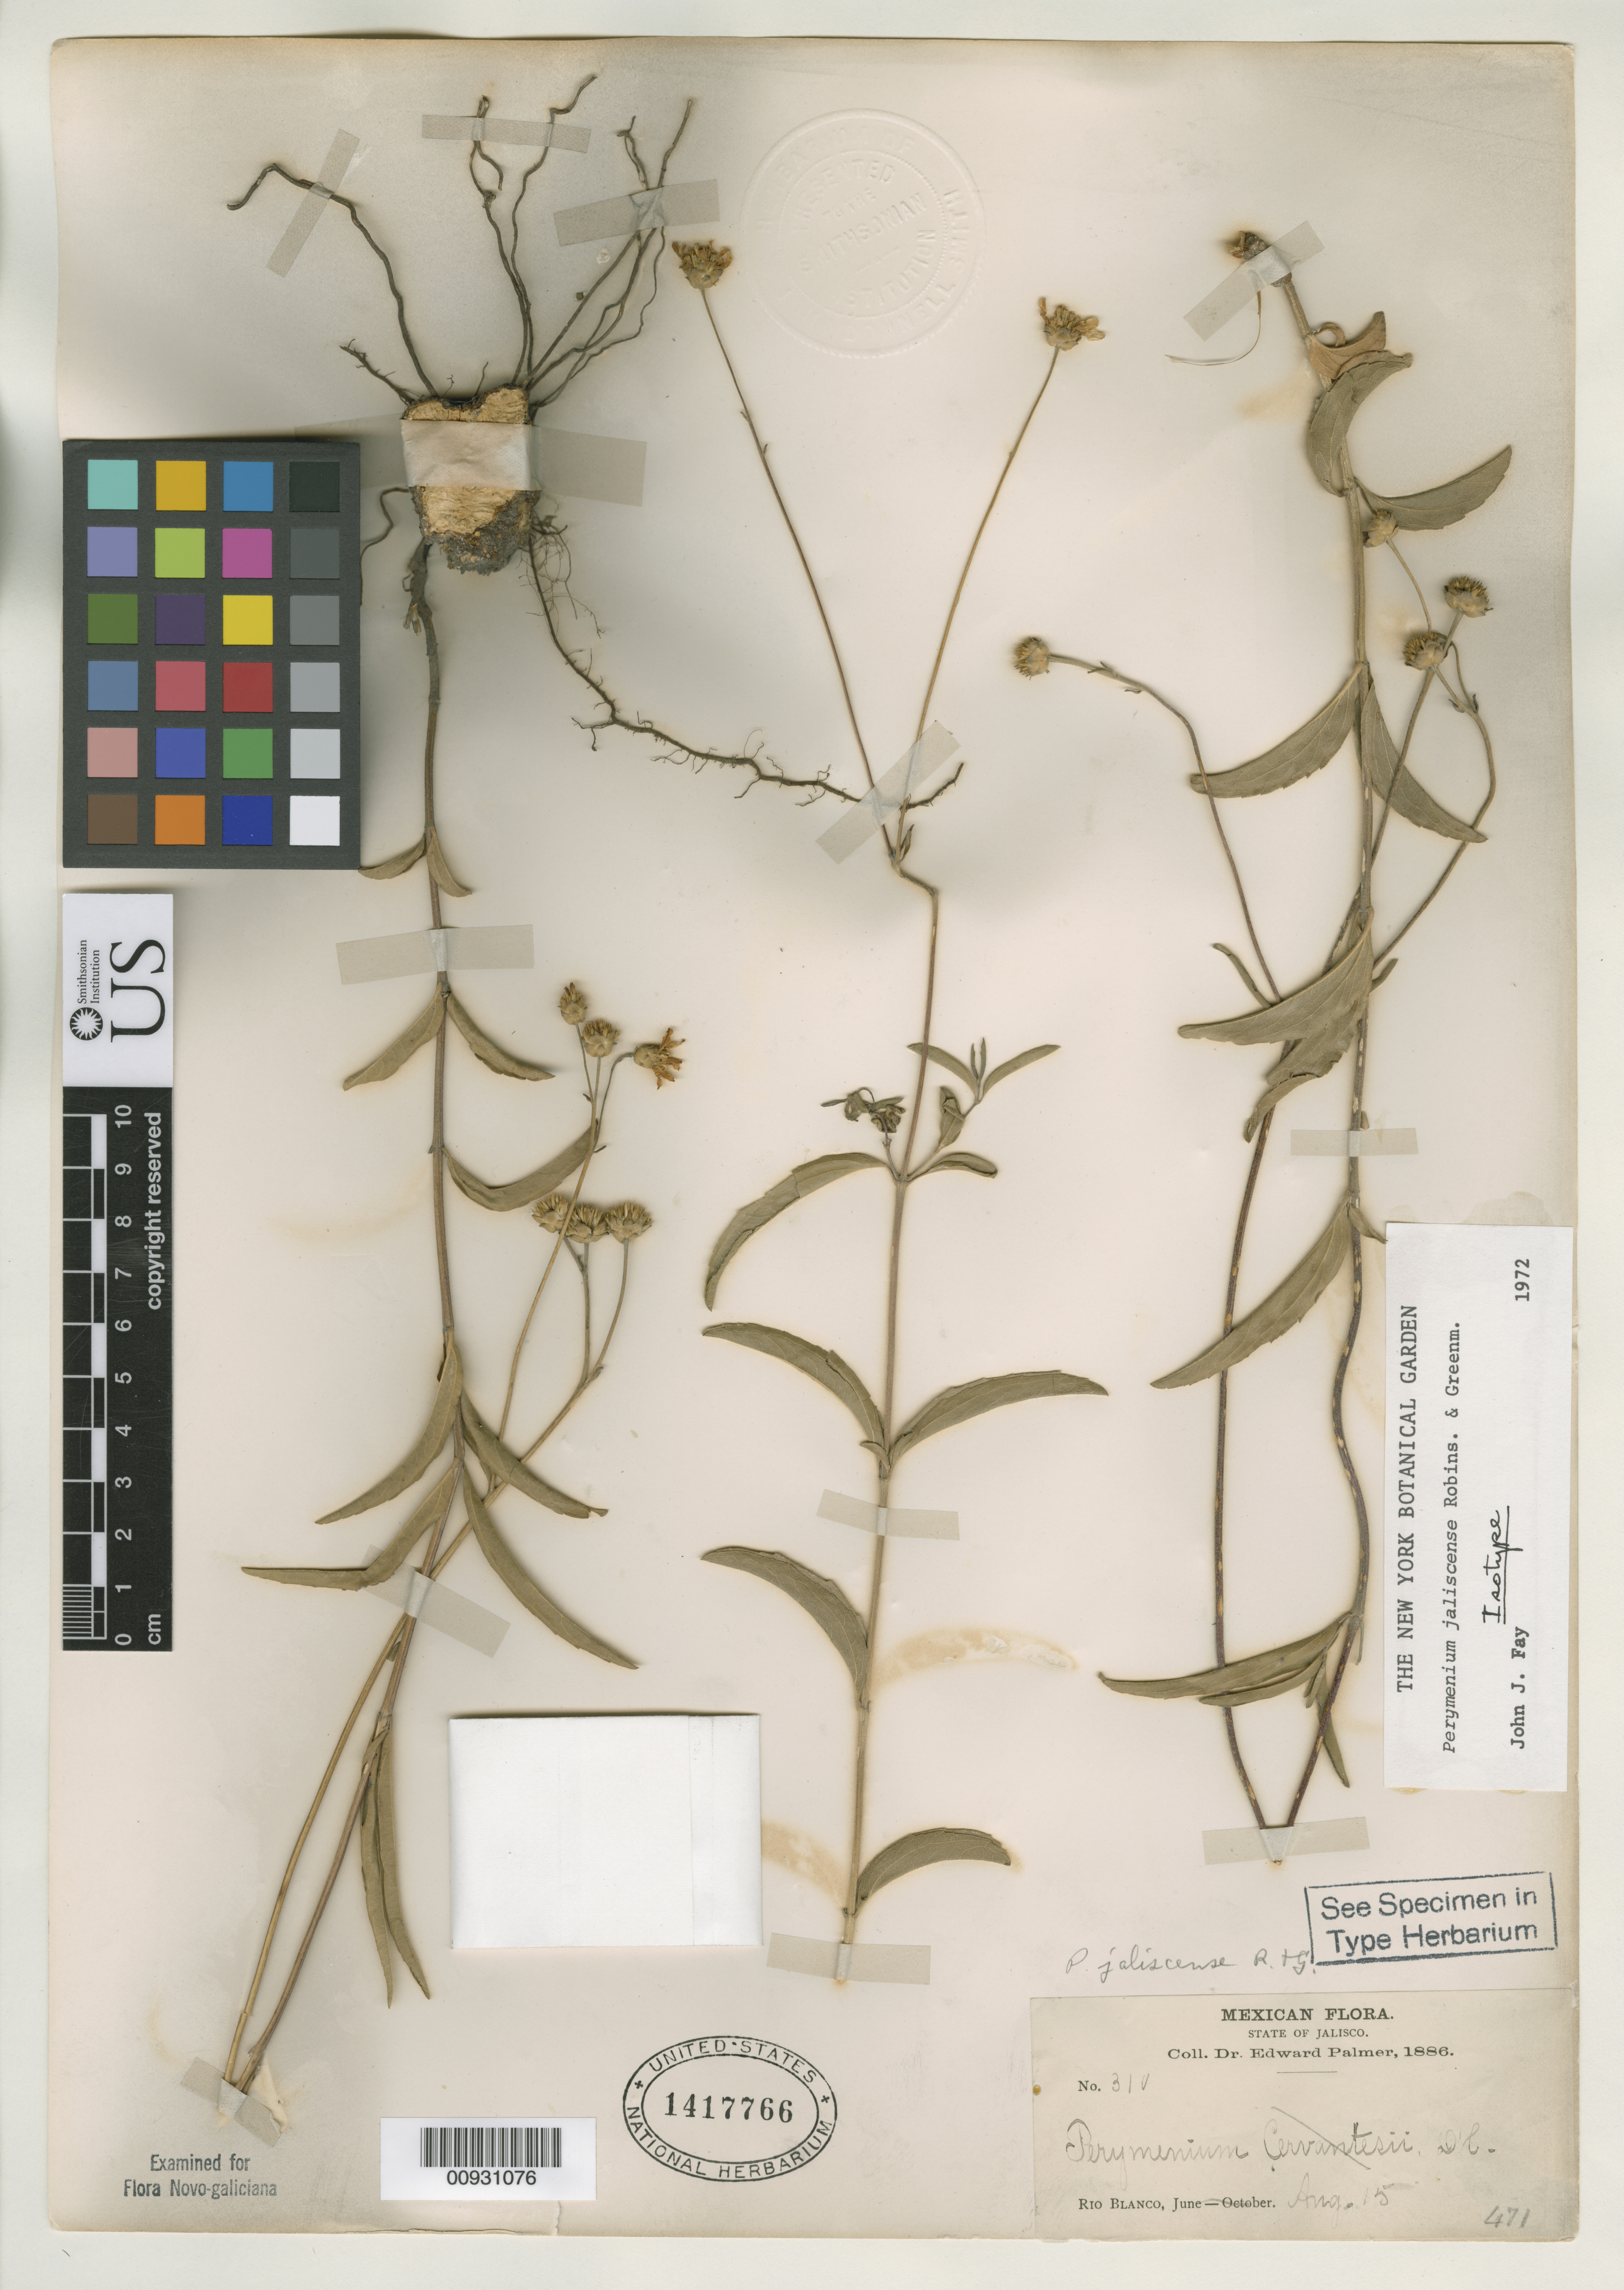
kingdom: Plantae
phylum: Tracheophyta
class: Magnoliopsida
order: Asterales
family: Asteraceae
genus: Perymenium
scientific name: Perymenium jaliscense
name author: B.L. Rob. & Greenm.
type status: Isotype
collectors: E. Palmer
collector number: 310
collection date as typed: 15 Aug 1886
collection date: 1886-08-15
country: Mexico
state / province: Jalisco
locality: Río Blanco.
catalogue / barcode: US 1417766